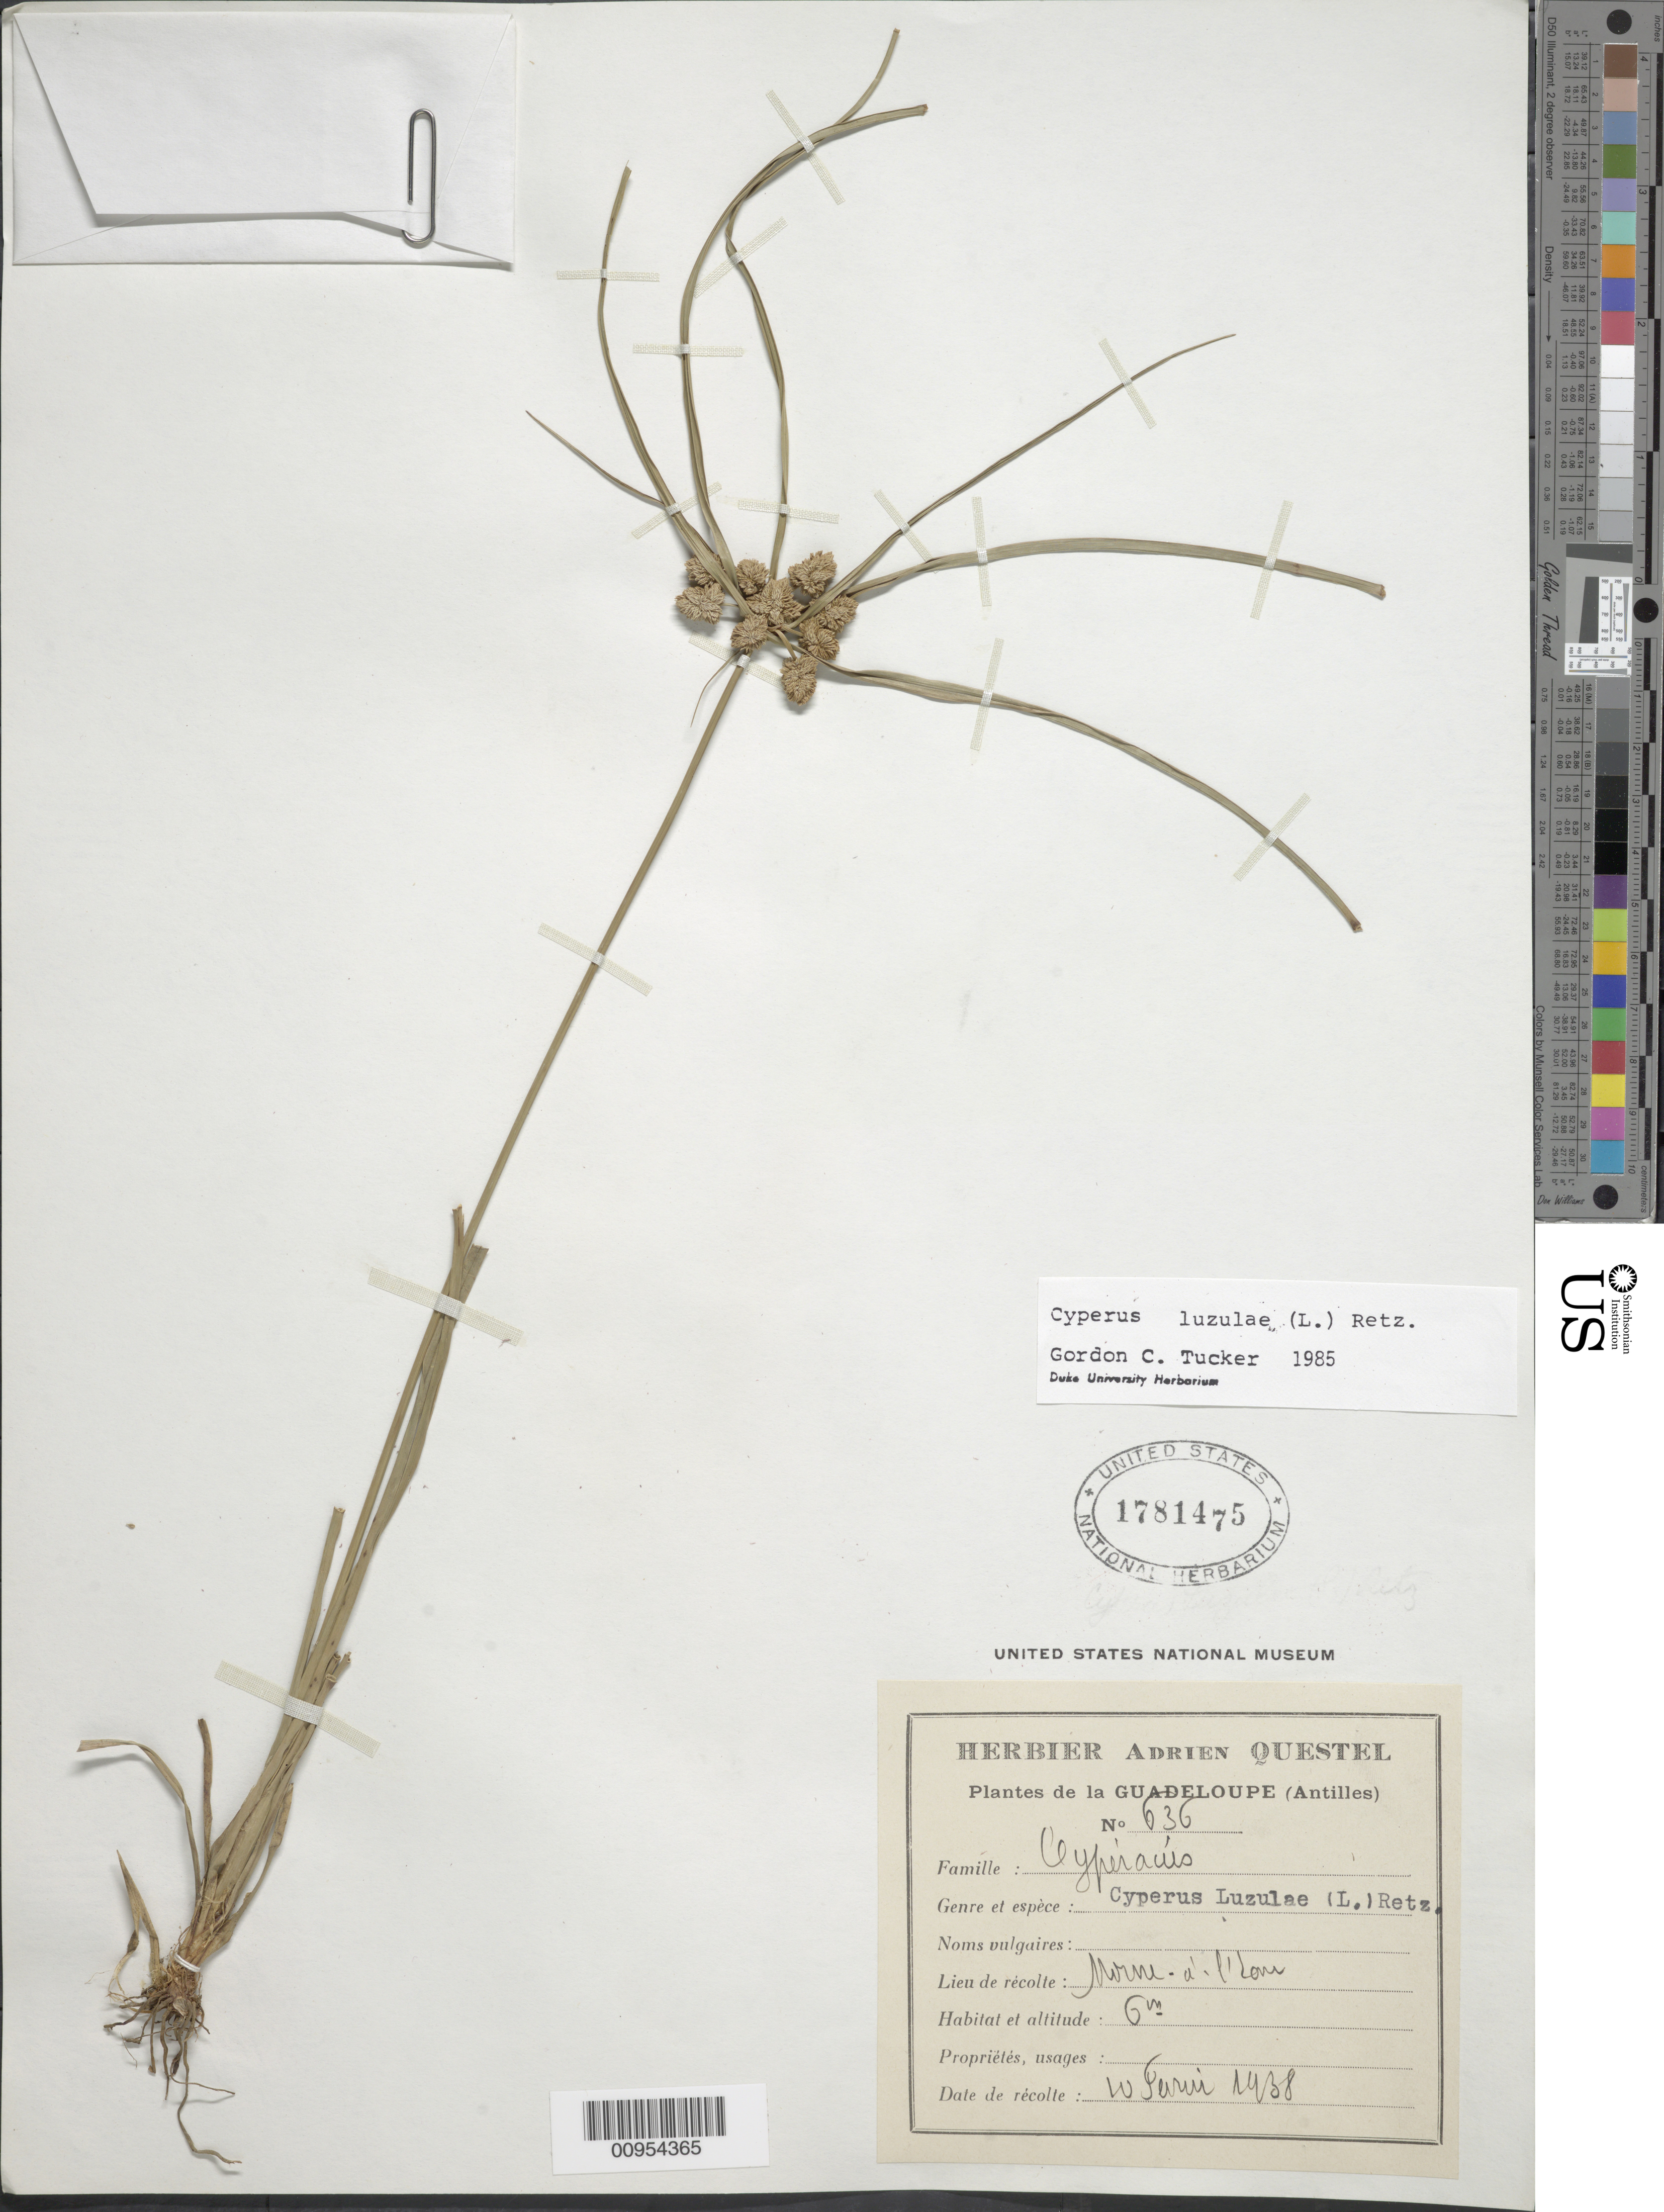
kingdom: Plantae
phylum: Tracheophyta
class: Liliopsida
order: Poales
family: Cyperaceae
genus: Cyperus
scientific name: Cyperus luzulae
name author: (L.) Rottb. ex Retz.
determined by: Tucker, G. C.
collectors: A. Questel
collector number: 636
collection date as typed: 10 Feb 1938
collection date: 1938-02-10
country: Guadeloupe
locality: Morne a l'Eau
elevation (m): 6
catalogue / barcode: US 1781475